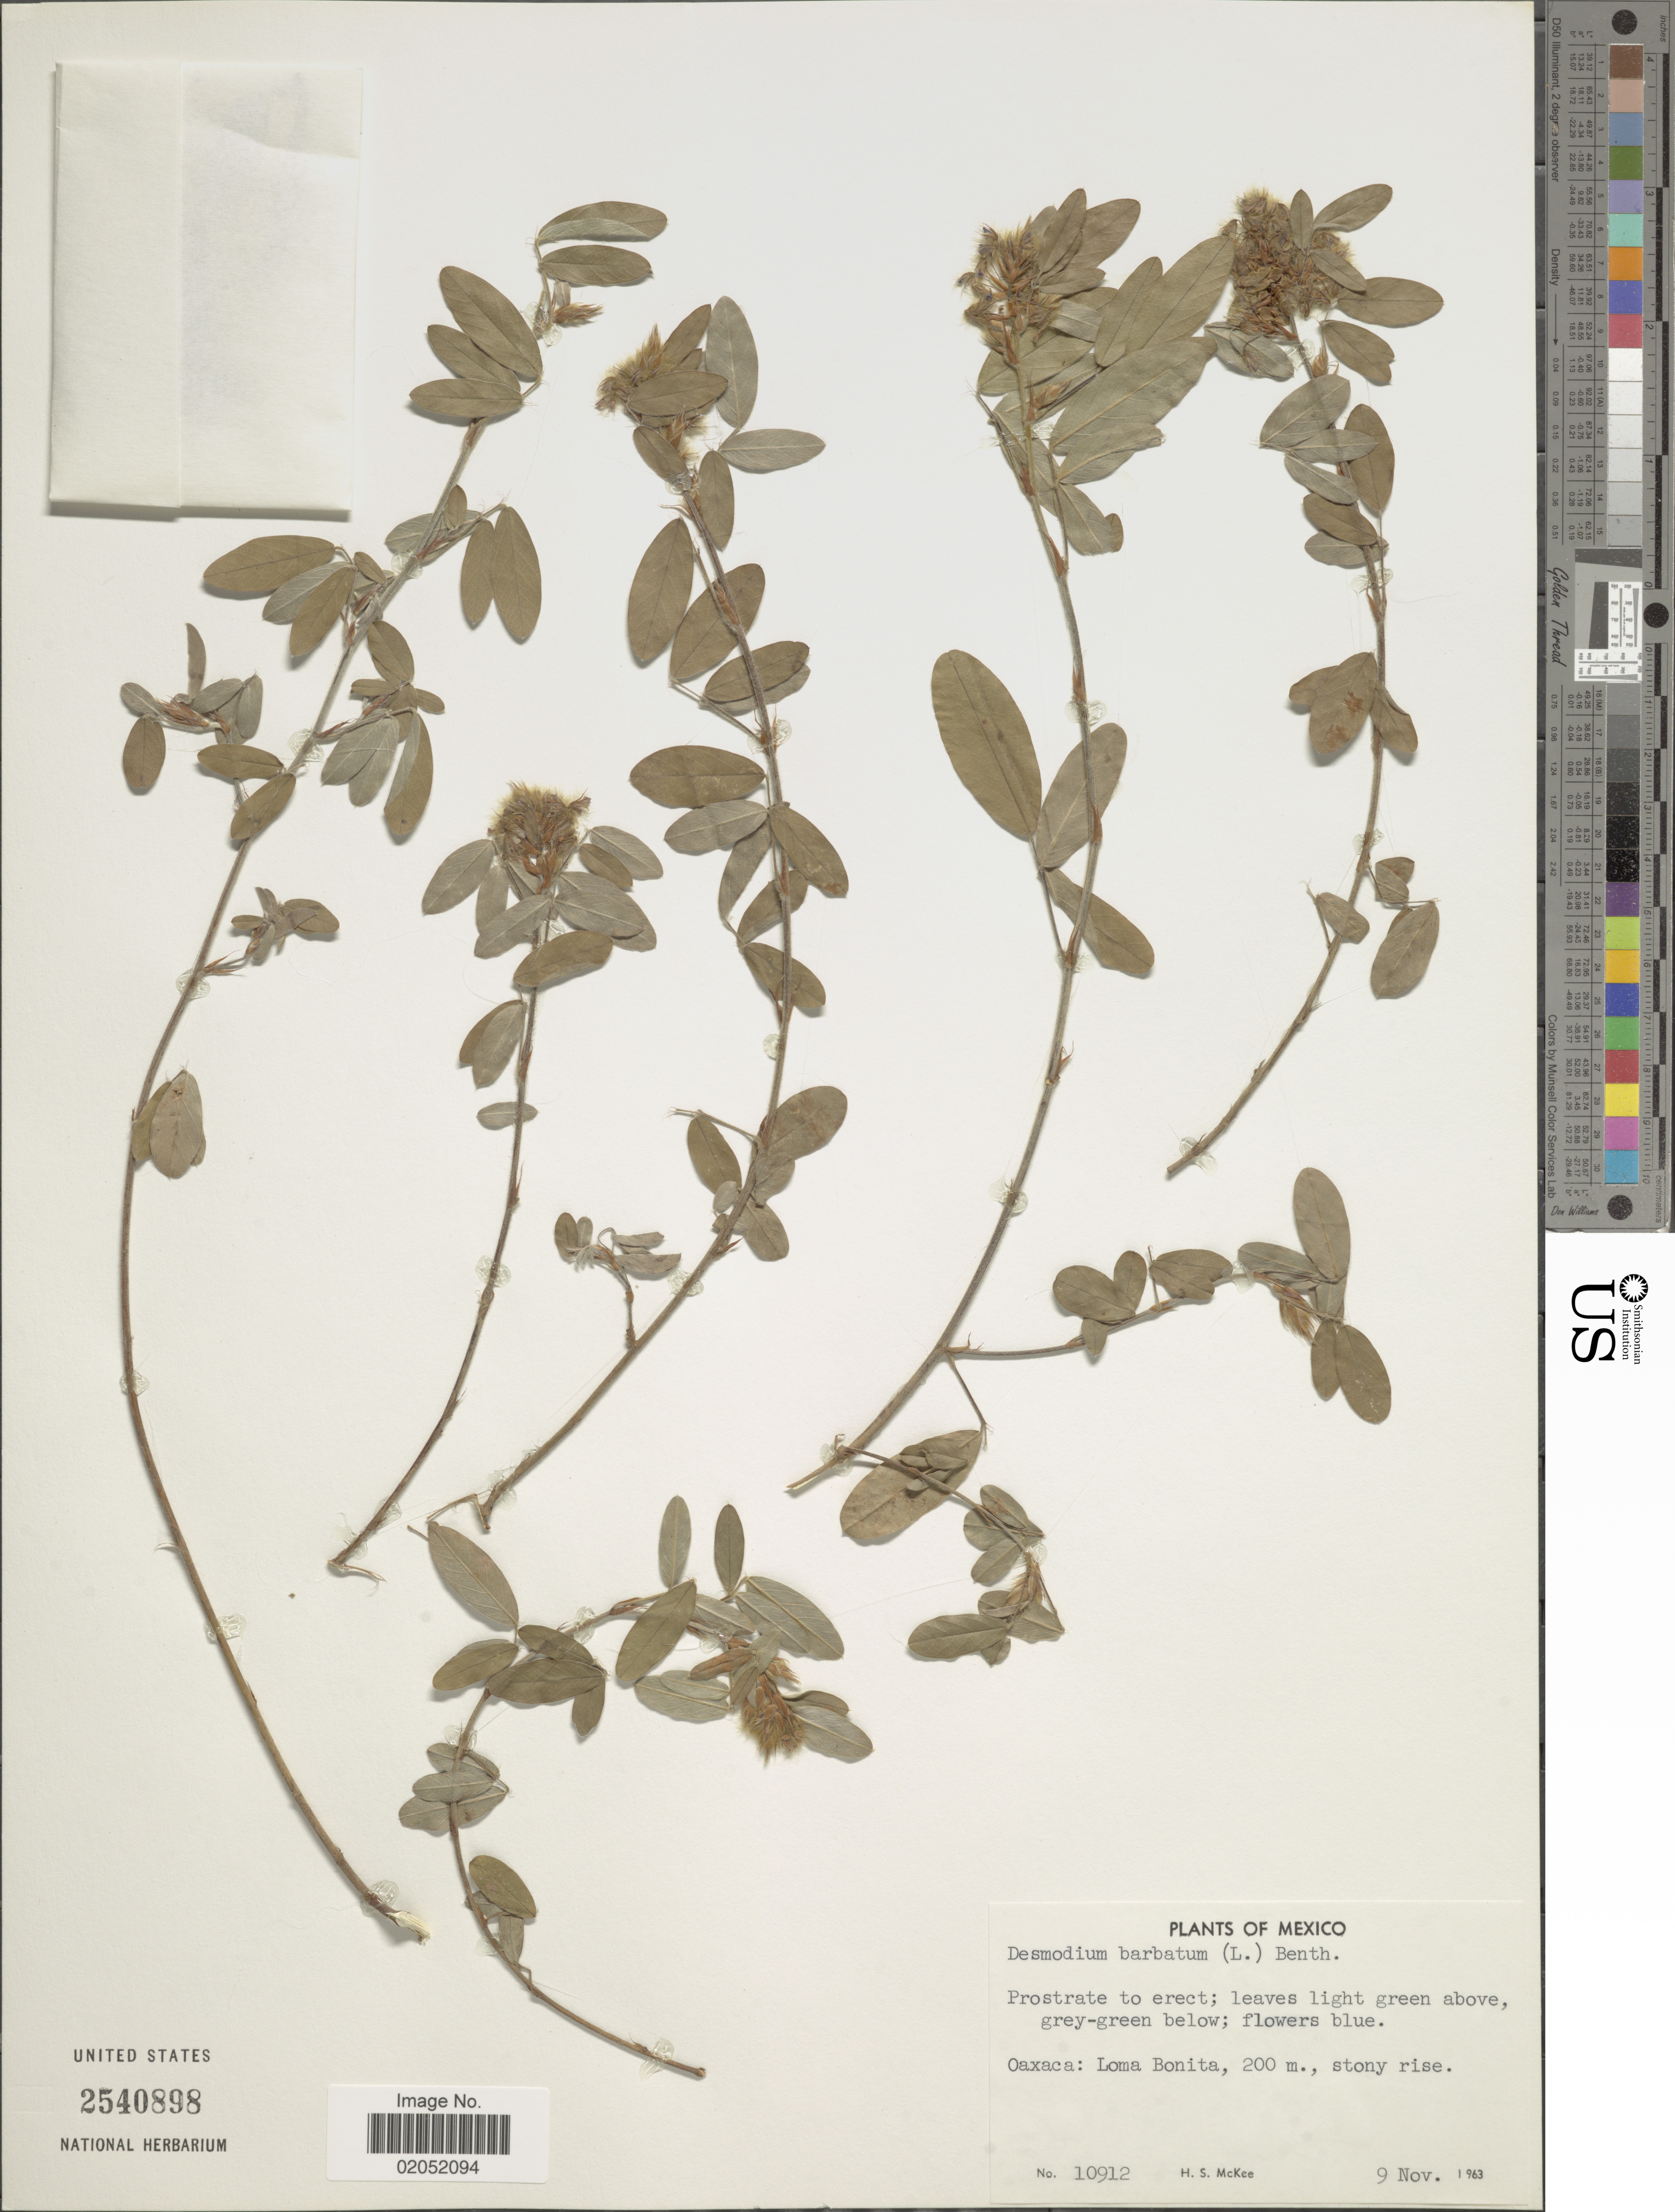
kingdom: Plantae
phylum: Tracheophyta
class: Magnoliopsida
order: Fabales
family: Fabaceae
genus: Grona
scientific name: Grona barbata var. barbata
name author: (L.) H. Ohashi & K. Ohashi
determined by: Strong, Mark T., (BOT), Smithsonian Institution - National Museum of Natural History (UNITED STATES)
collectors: H. S. McKee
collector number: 10912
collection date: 1963-11-09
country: Mexico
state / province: Oaxaca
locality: Loma Bonita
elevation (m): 200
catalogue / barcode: US 2540898